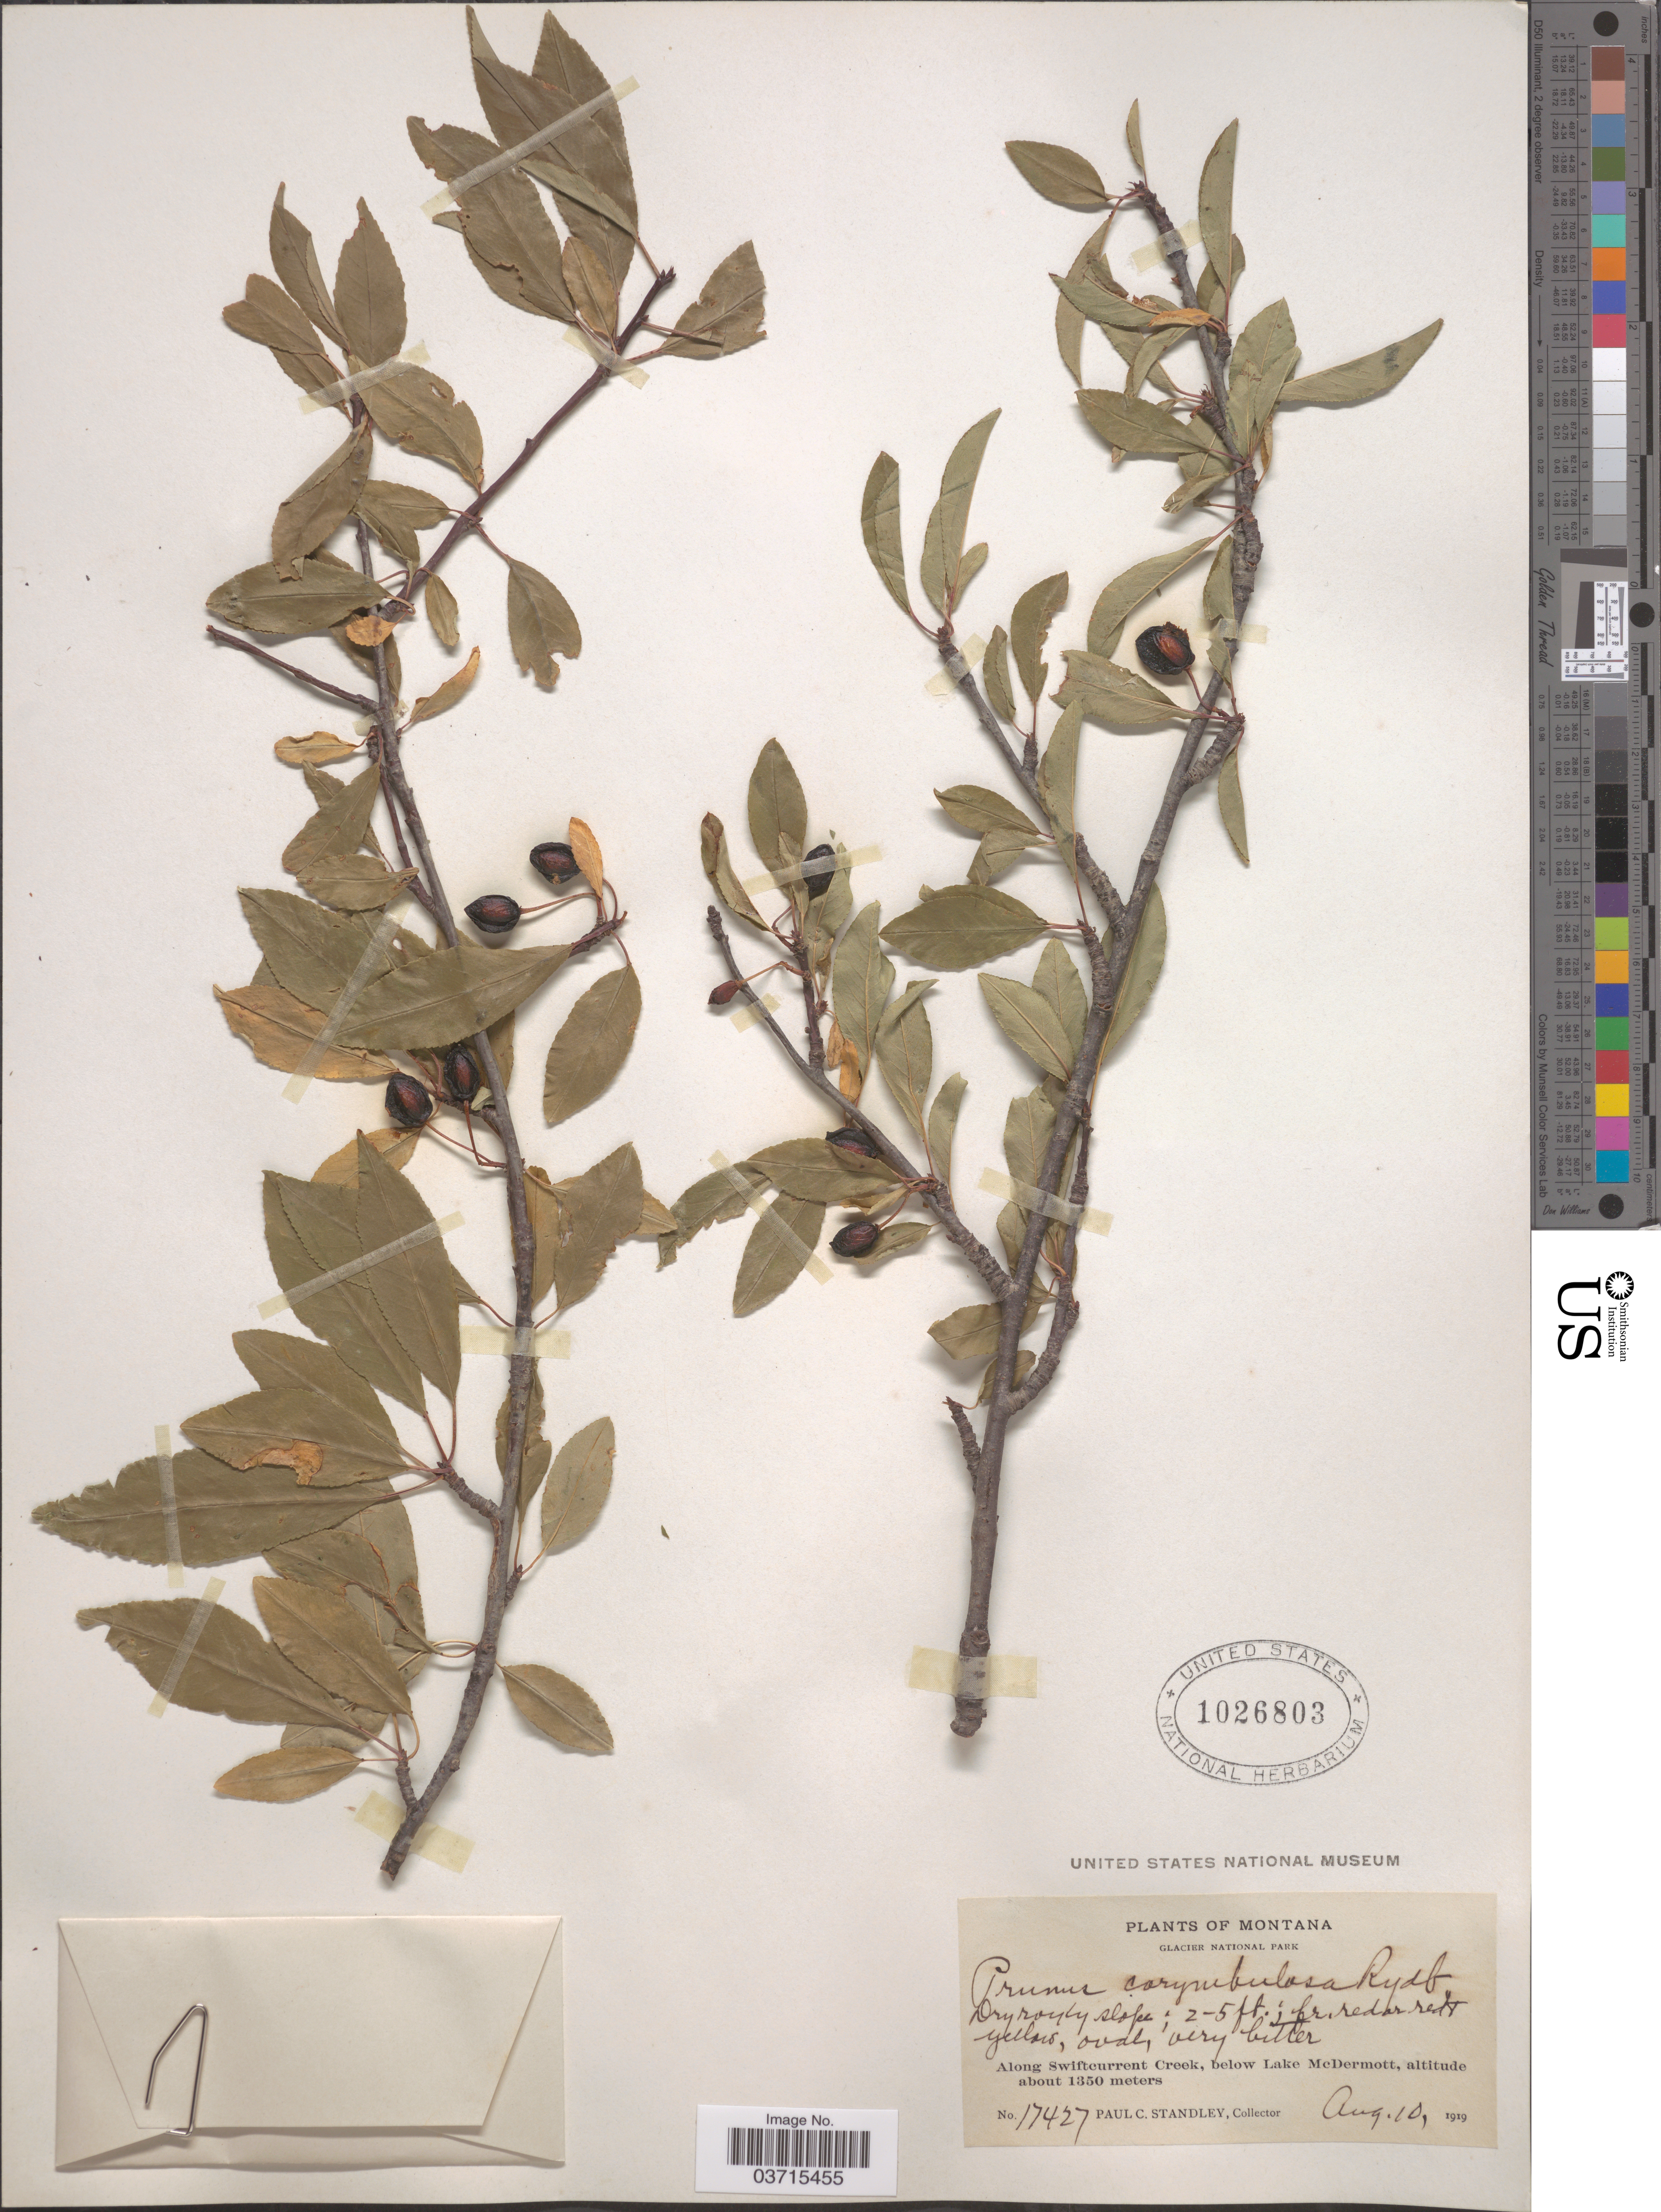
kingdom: Plantae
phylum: Tracheophyta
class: Magnoliopsida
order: Rosales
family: Rosaceae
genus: Prunus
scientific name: Prunus corymbulosa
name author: Rydb.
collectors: P. C. Standley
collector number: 17427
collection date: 1919-08-10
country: United States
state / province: Montana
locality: Glacier National Park. Along Swiftcurrent Creek, below Lake McDermott.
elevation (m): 1350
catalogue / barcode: US 1026803